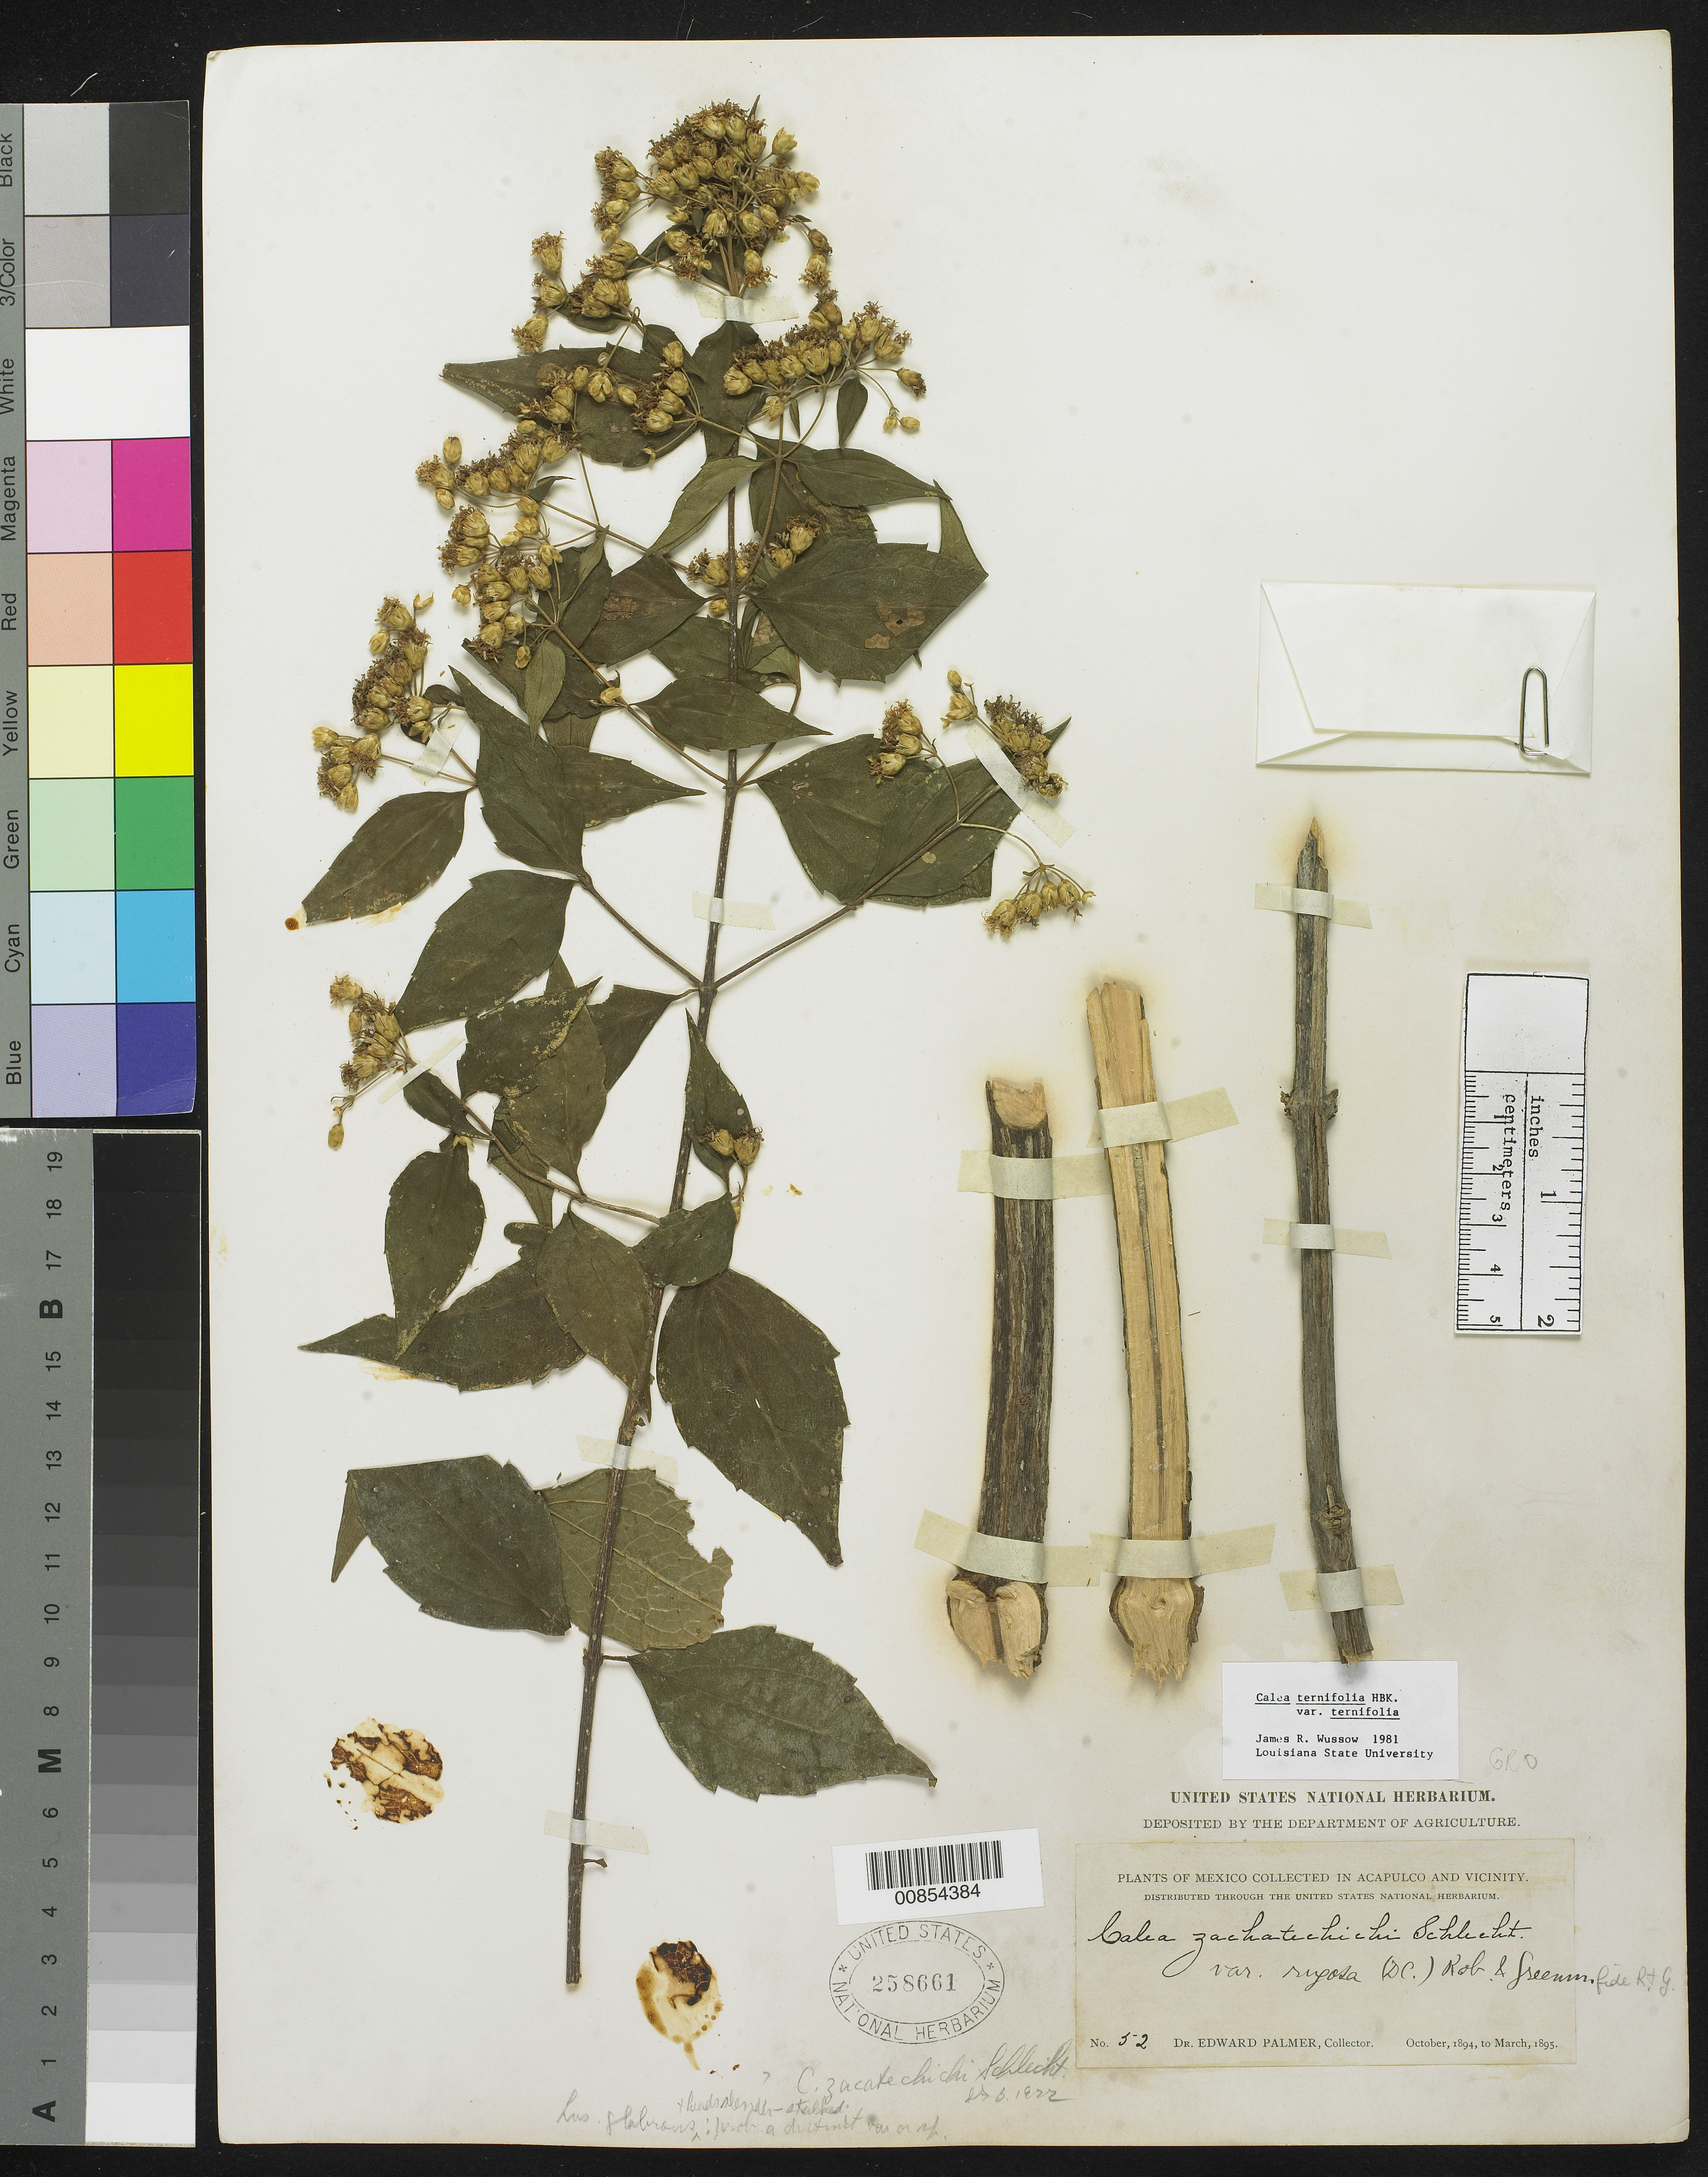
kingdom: Plantae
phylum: Tracheophyta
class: Magnoliopsida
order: Asterales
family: Asteraceae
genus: Calea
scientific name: Calea ternifolia var. ternifolia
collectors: E. Palmer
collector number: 52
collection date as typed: Oct 1894 to -- Mar 1895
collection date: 1894-10/1895-03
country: Mexico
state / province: Guerrero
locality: Acapulco, Guerrero and vicinity.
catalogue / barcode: US 258661